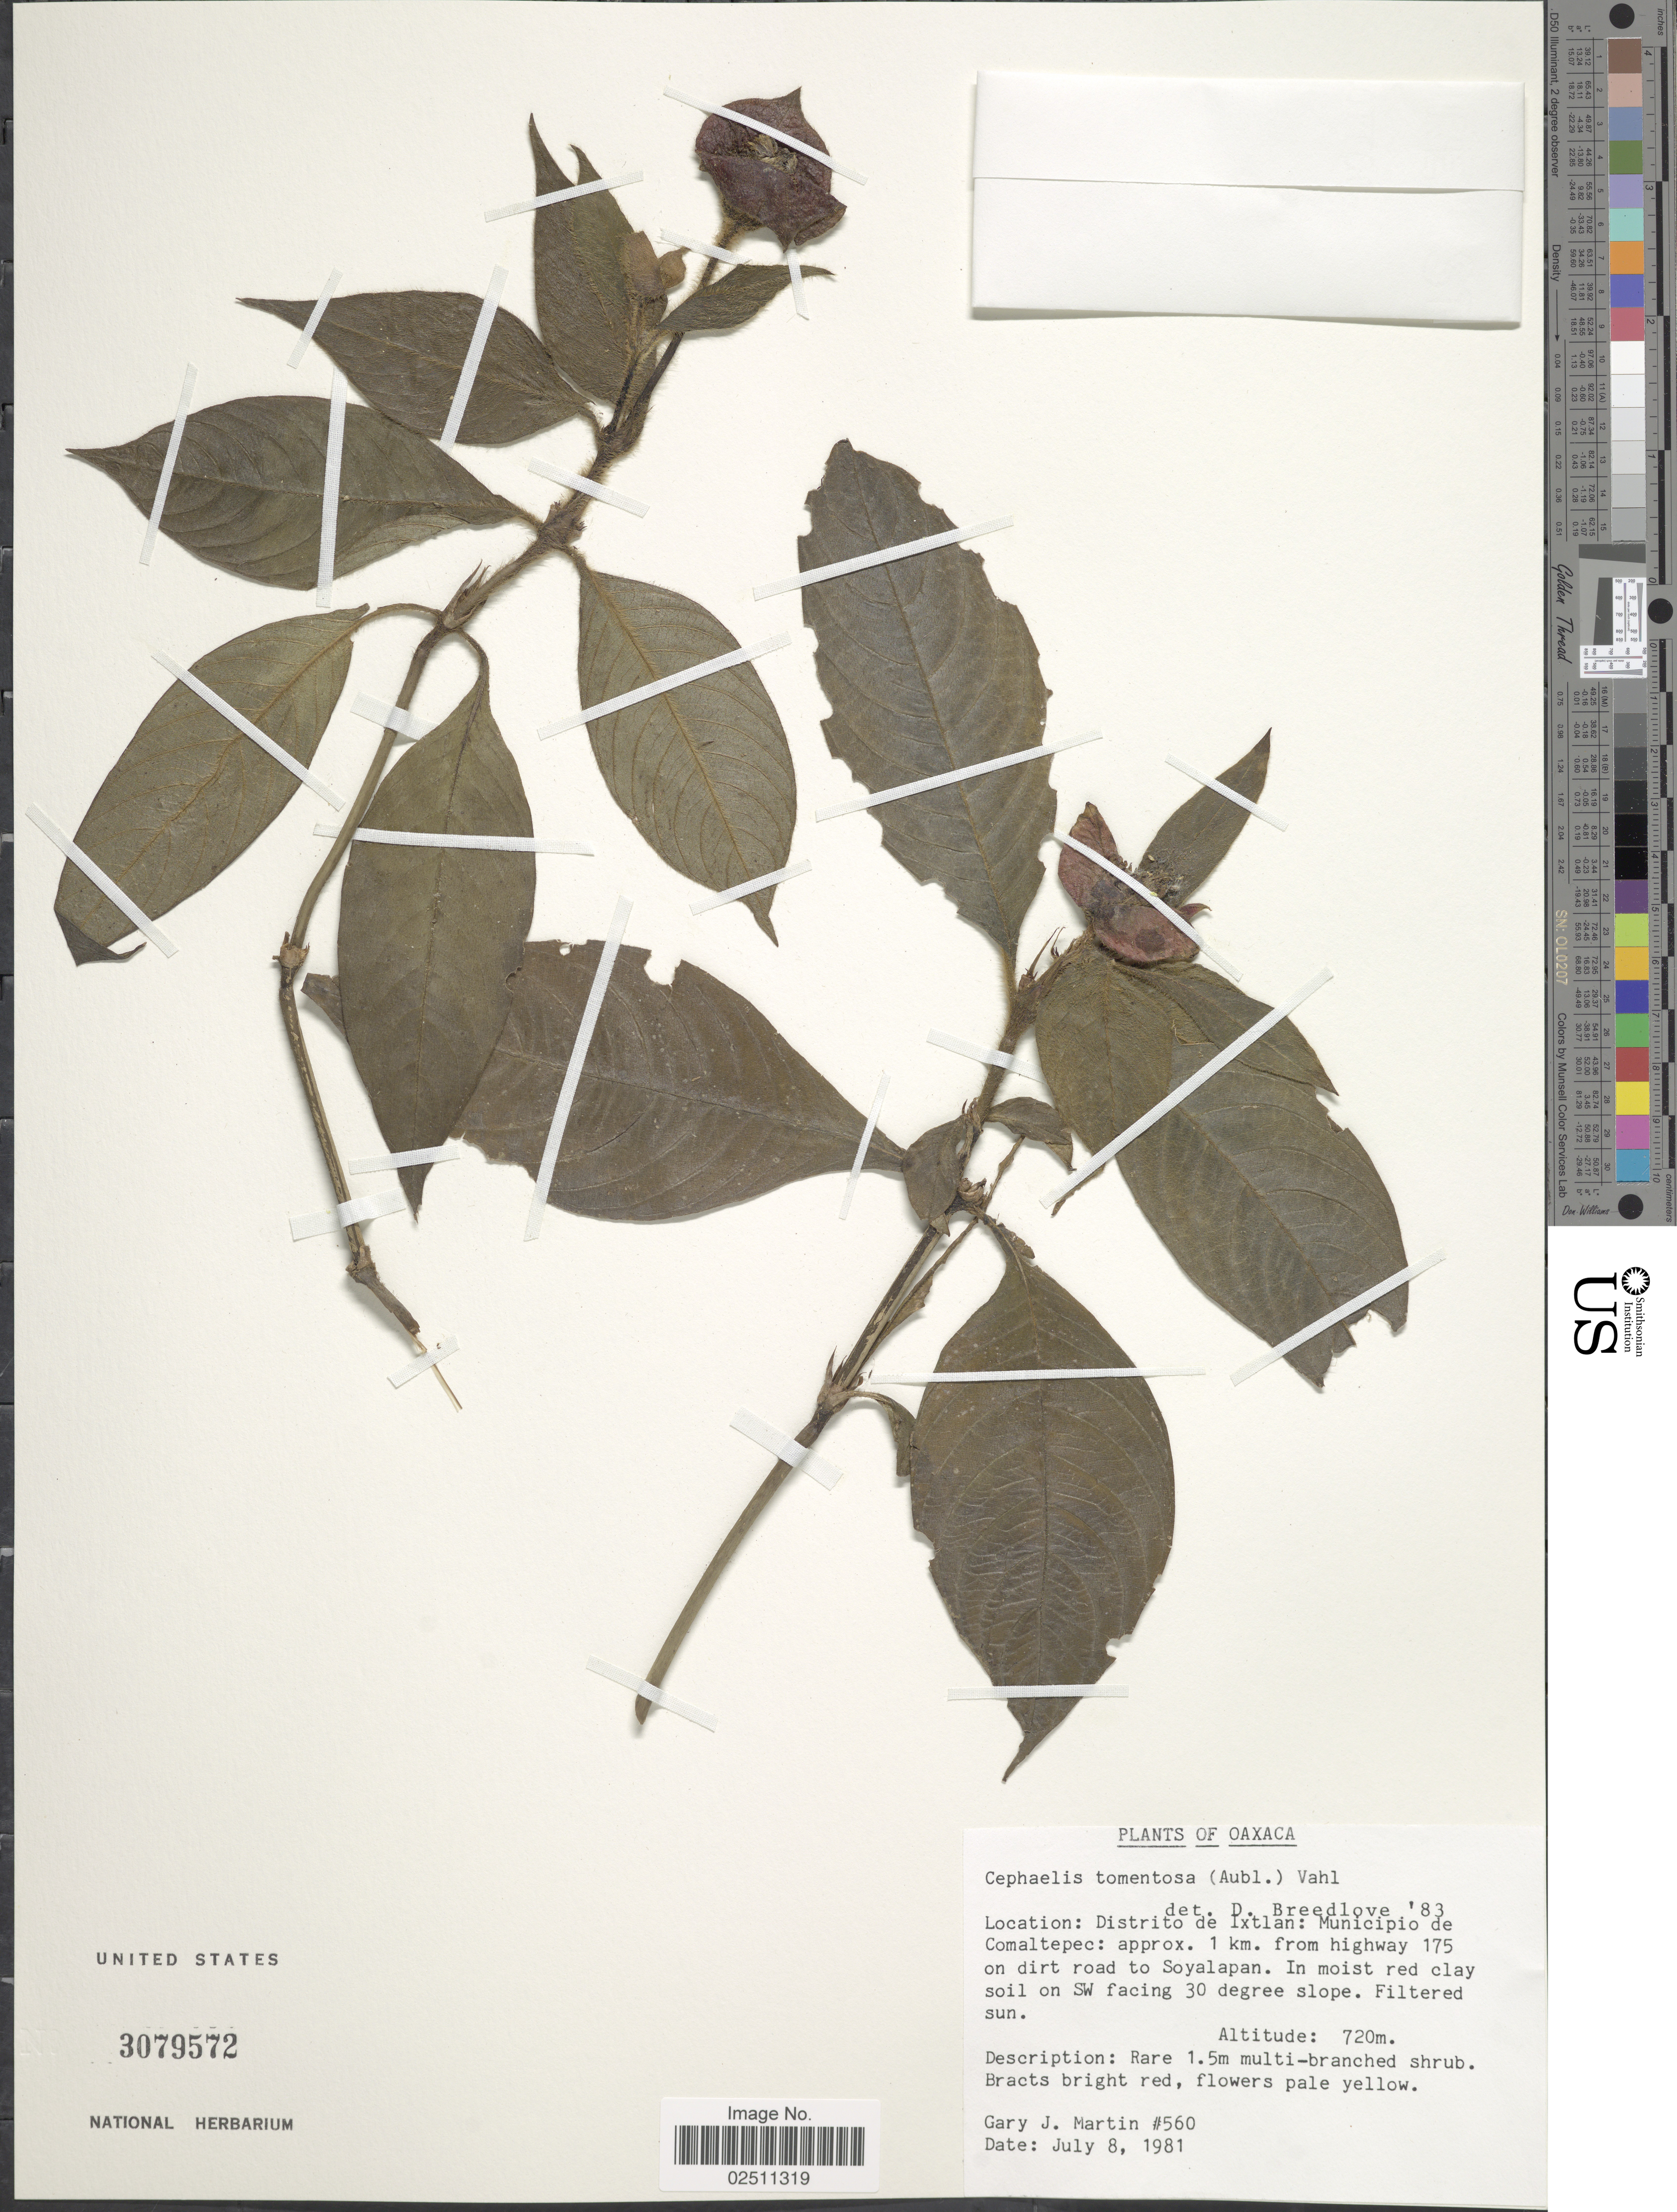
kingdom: Plantae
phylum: Tracheophyta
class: Magnoliopsida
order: Gentianales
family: Rubiaceae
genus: Psychotria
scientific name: Psychotria poeppigiana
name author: Müll. Arg.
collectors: G. J. Martin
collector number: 560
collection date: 1981-07-08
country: Mexico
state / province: Oaxaca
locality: Distrito de Ixtlan: Municipio de Comaltepec; approx. 1 km. from highway 175 on dirt road to Soyalapan, in moist red clay soil on SW facing 30 degree slope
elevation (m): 720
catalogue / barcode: US 3079572